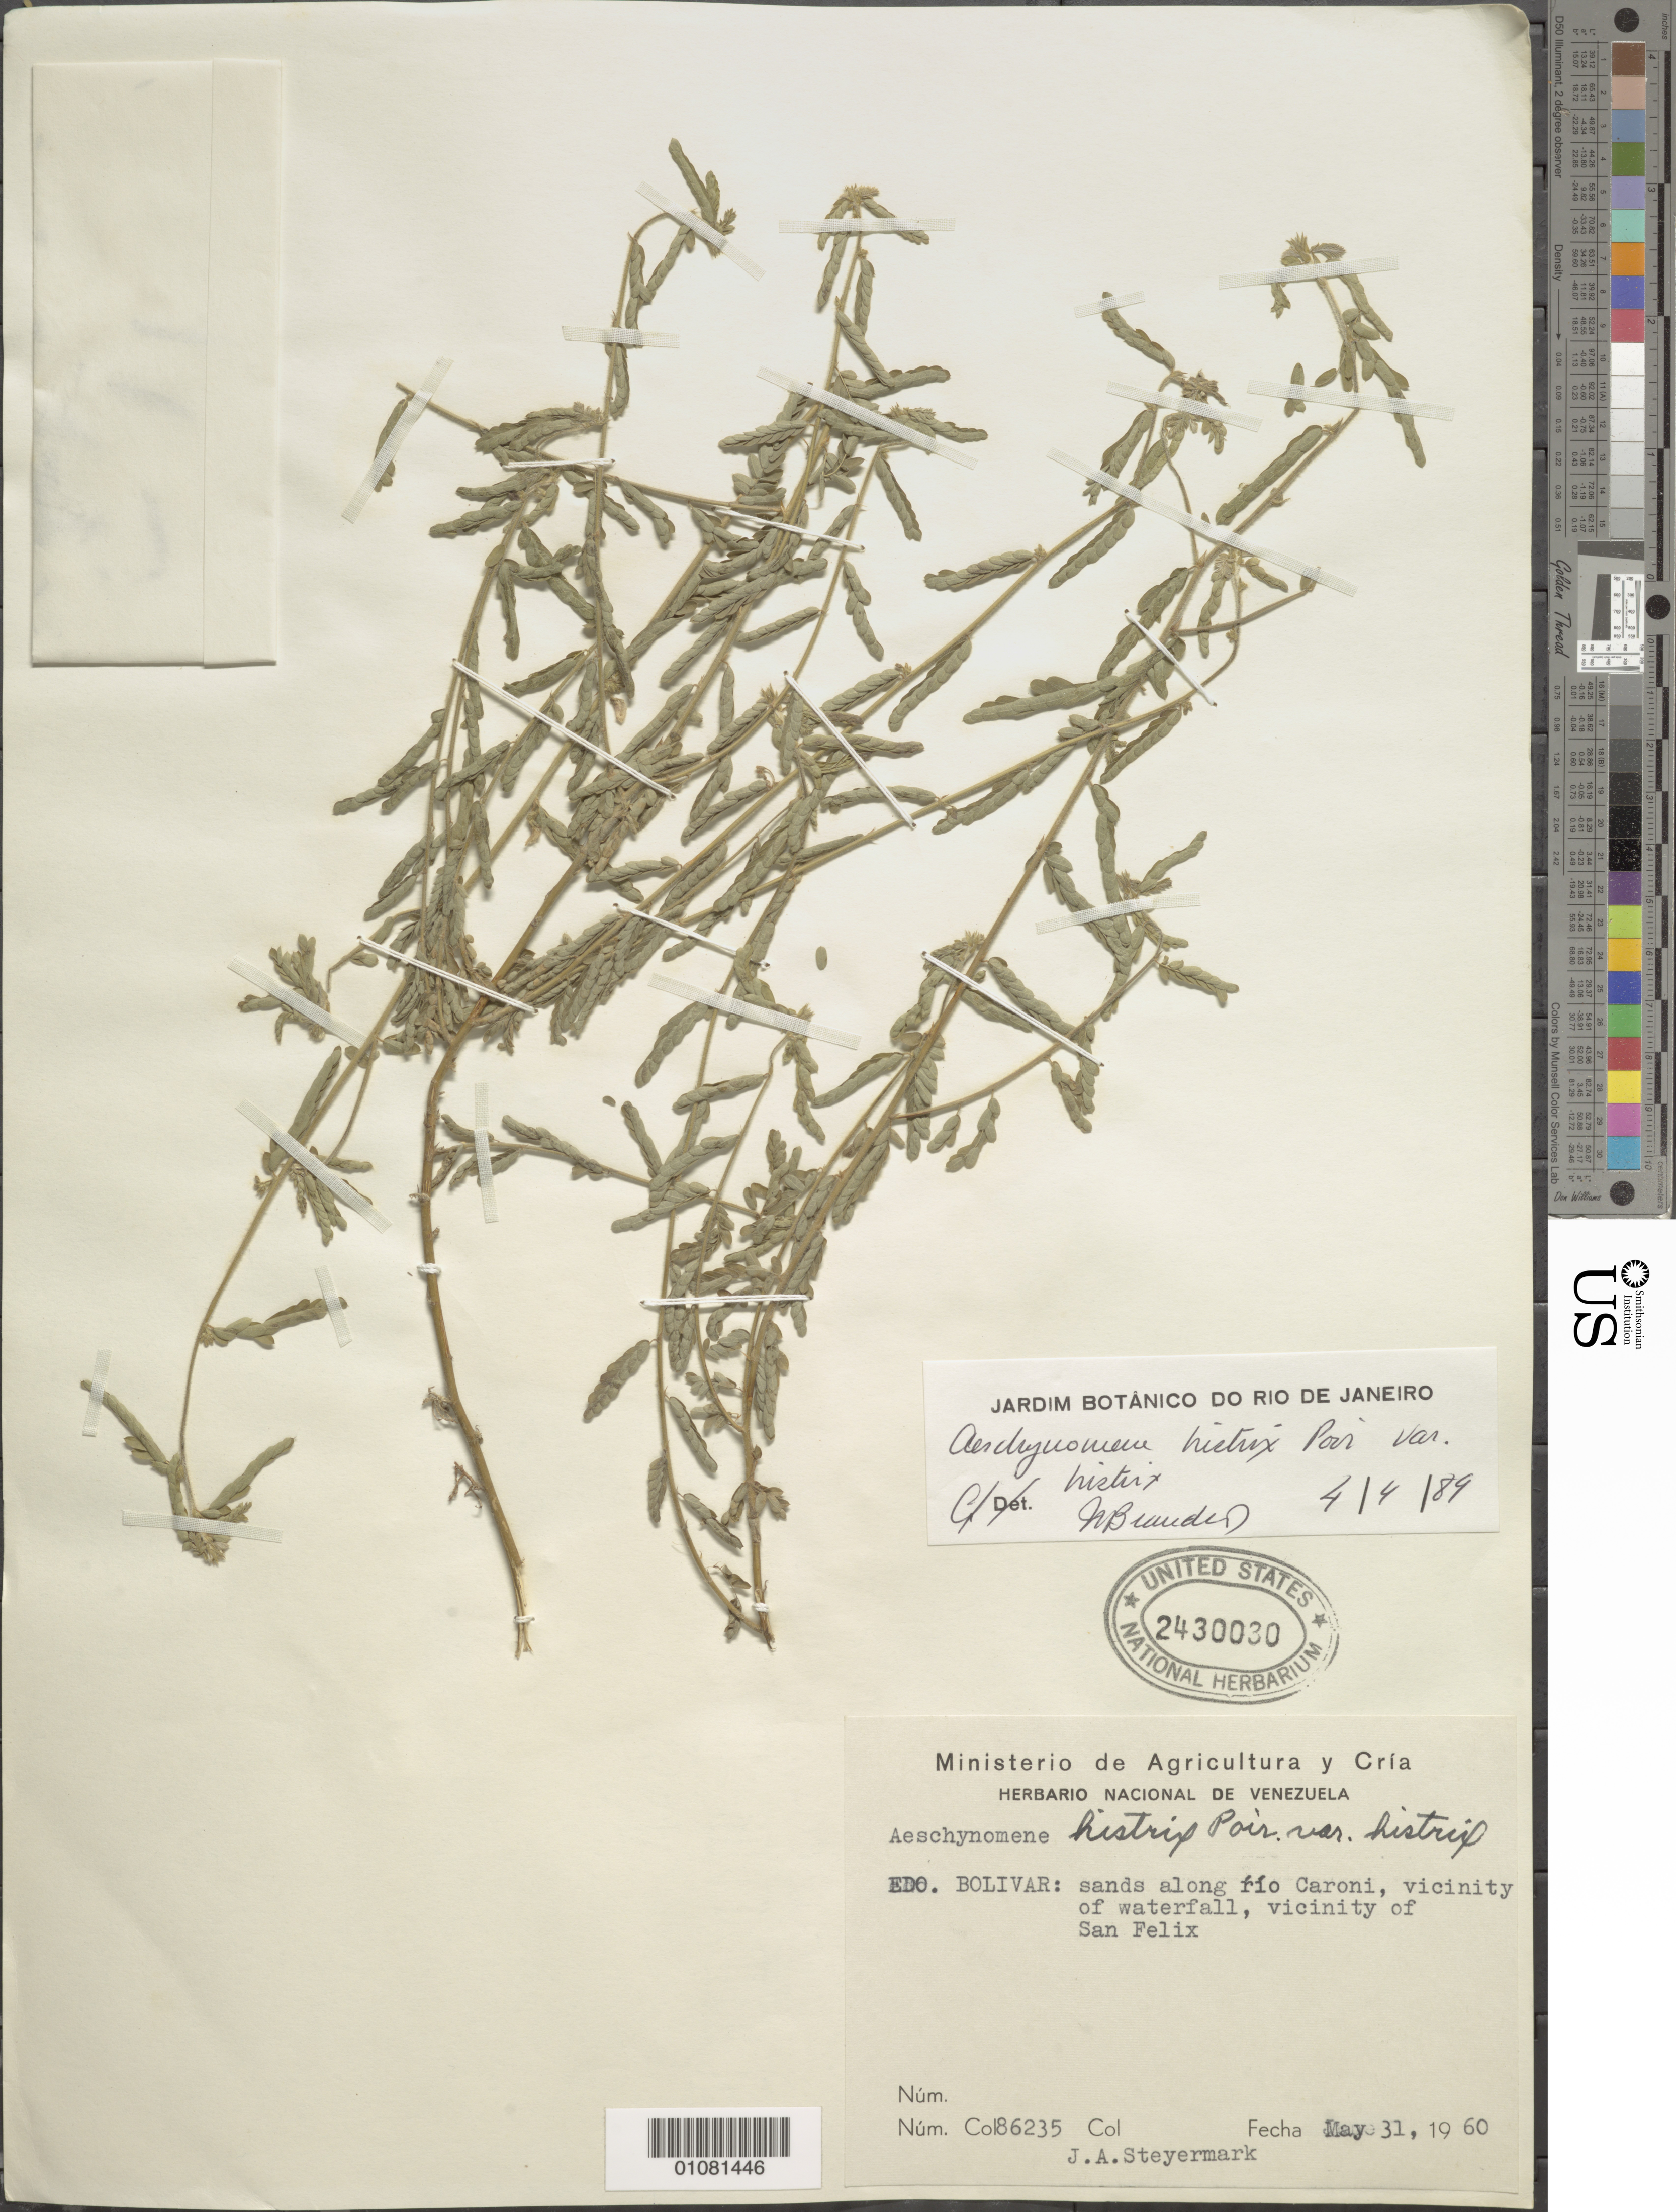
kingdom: Plantae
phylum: Tracheophyta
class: Magnoliopsida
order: Fabales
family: Fabaceae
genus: Aeschynomene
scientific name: Aeschynomene histrix var. histrix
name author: Poir.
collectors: J. Steyermark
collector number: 86235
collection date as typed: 31-May-60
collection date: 1960-05-31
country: Venezuela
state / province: Bolívar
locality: San Felix, vicinity of waterfall at Rio Caroni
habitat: Sands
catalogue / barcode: US 2430030